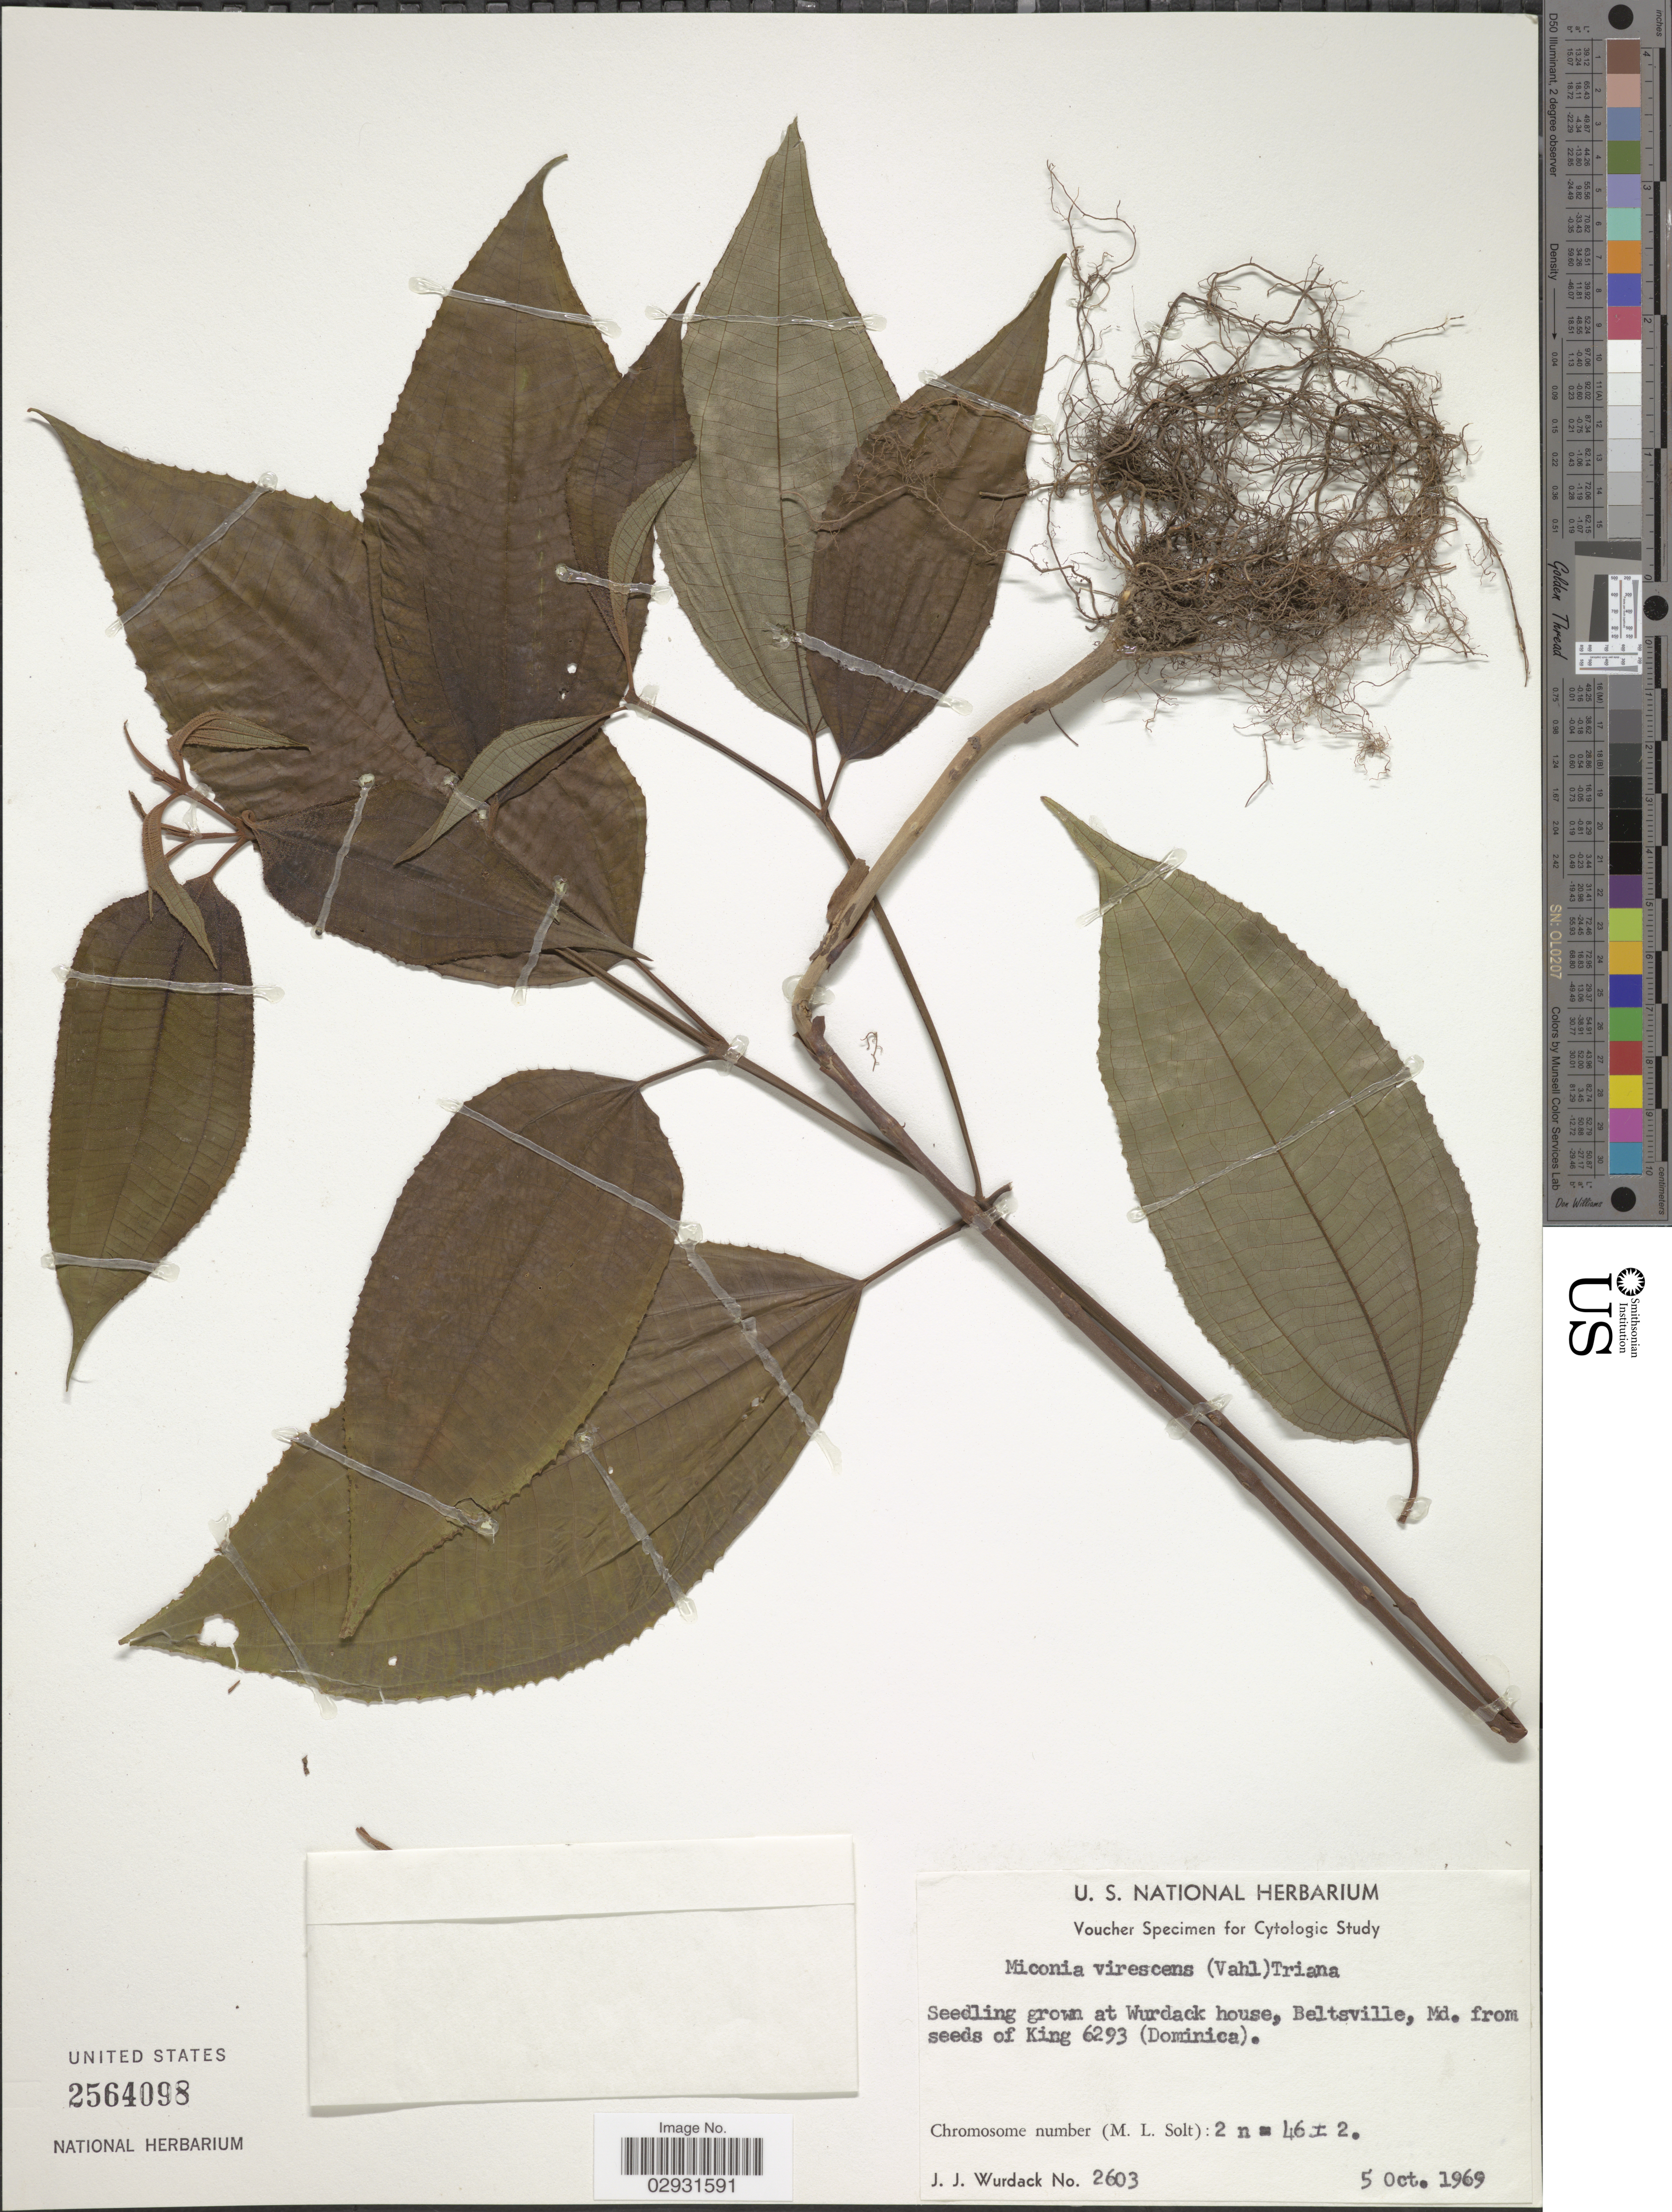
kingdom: Plantae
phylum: Tracheophyta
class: Magnoliopsida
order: Myrtales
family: Melastomataceae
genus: Miconia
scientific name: Miconia virescens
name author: (Vahl) Triana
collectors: J. J. Wurdack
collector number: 2603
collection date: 1969-10-05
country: United States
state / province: Maryland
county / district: Prince George's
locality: Seedling grown at Wurdack house, Beltsville.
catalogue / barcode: US 2564098